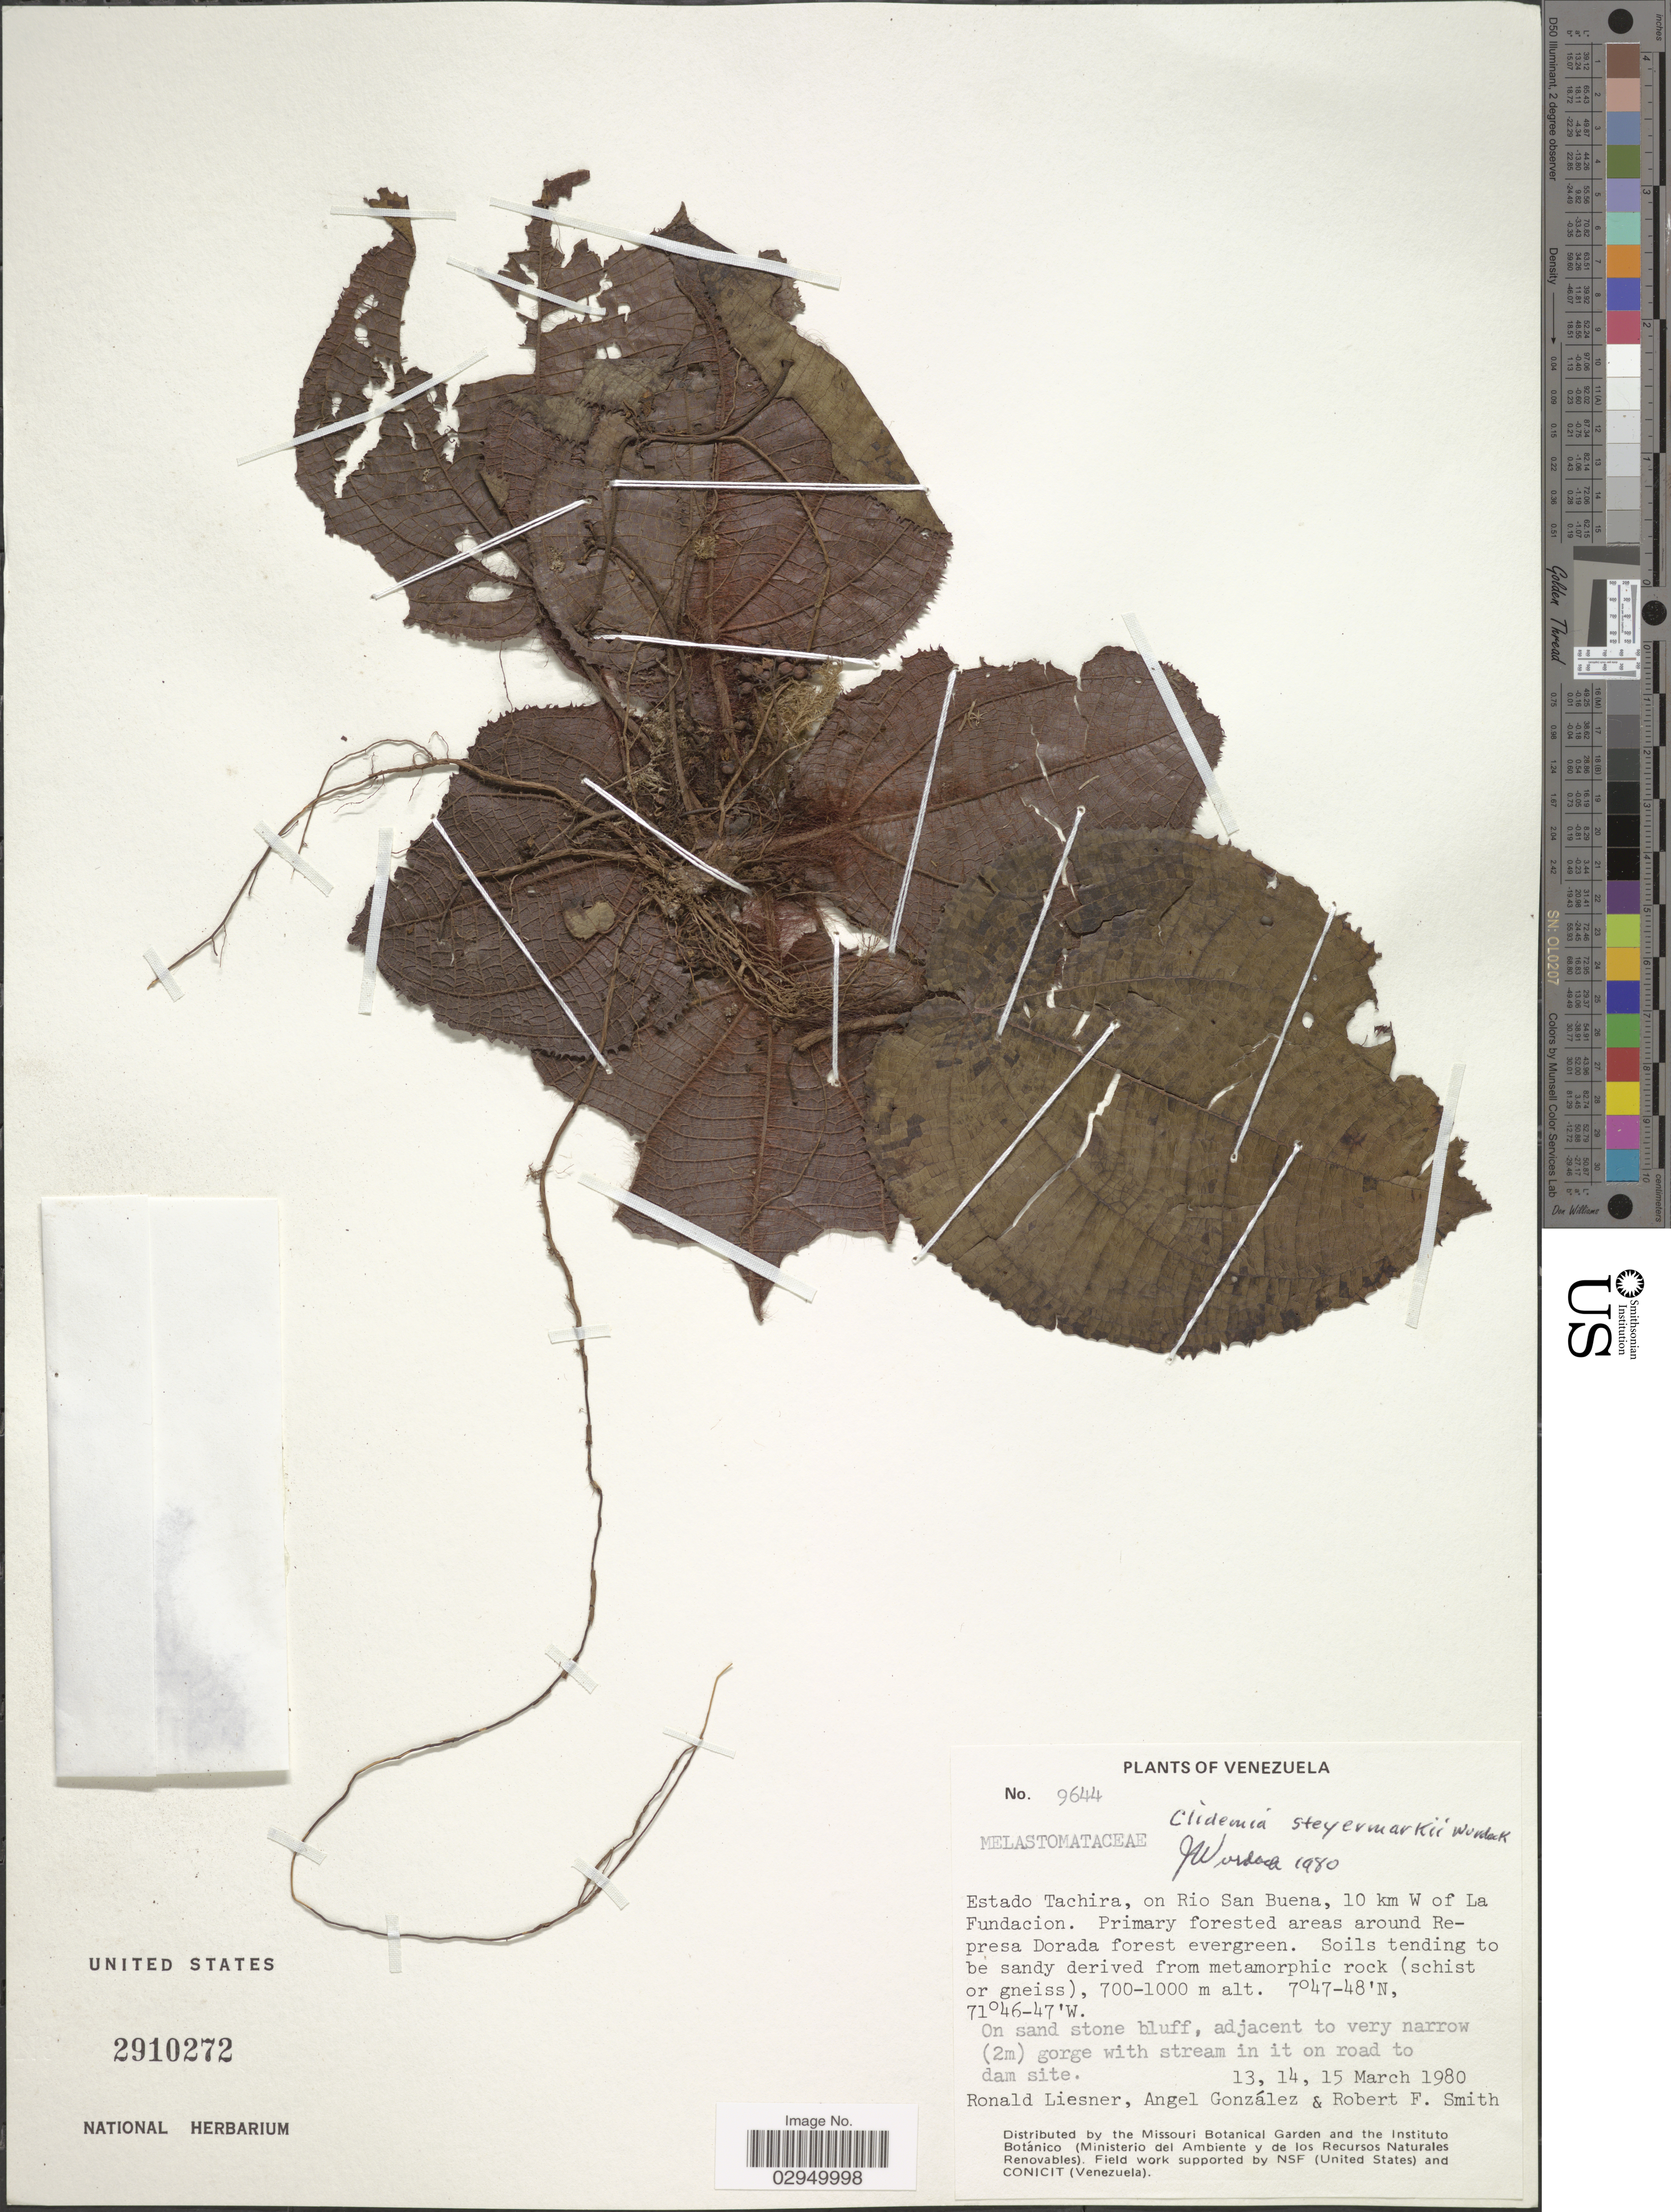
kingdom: Plantae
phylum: Tracheophyta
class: Magnoliopsida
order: Myrtales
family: Melastomataceae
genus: Clidemia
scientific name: Clidemia steyermarkii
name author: Wurdack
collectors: R. L. Liesner, A. C. González & R. F. Smith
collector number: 9644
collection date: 1980-03-13/1980-03-15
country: Venezuela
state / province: Tachira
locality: On Rio San Buena, 10 km W of La Fundacion. Primary forested areas around Represa Dorada forest evergreen.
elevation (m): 700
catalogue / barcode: US 2910272